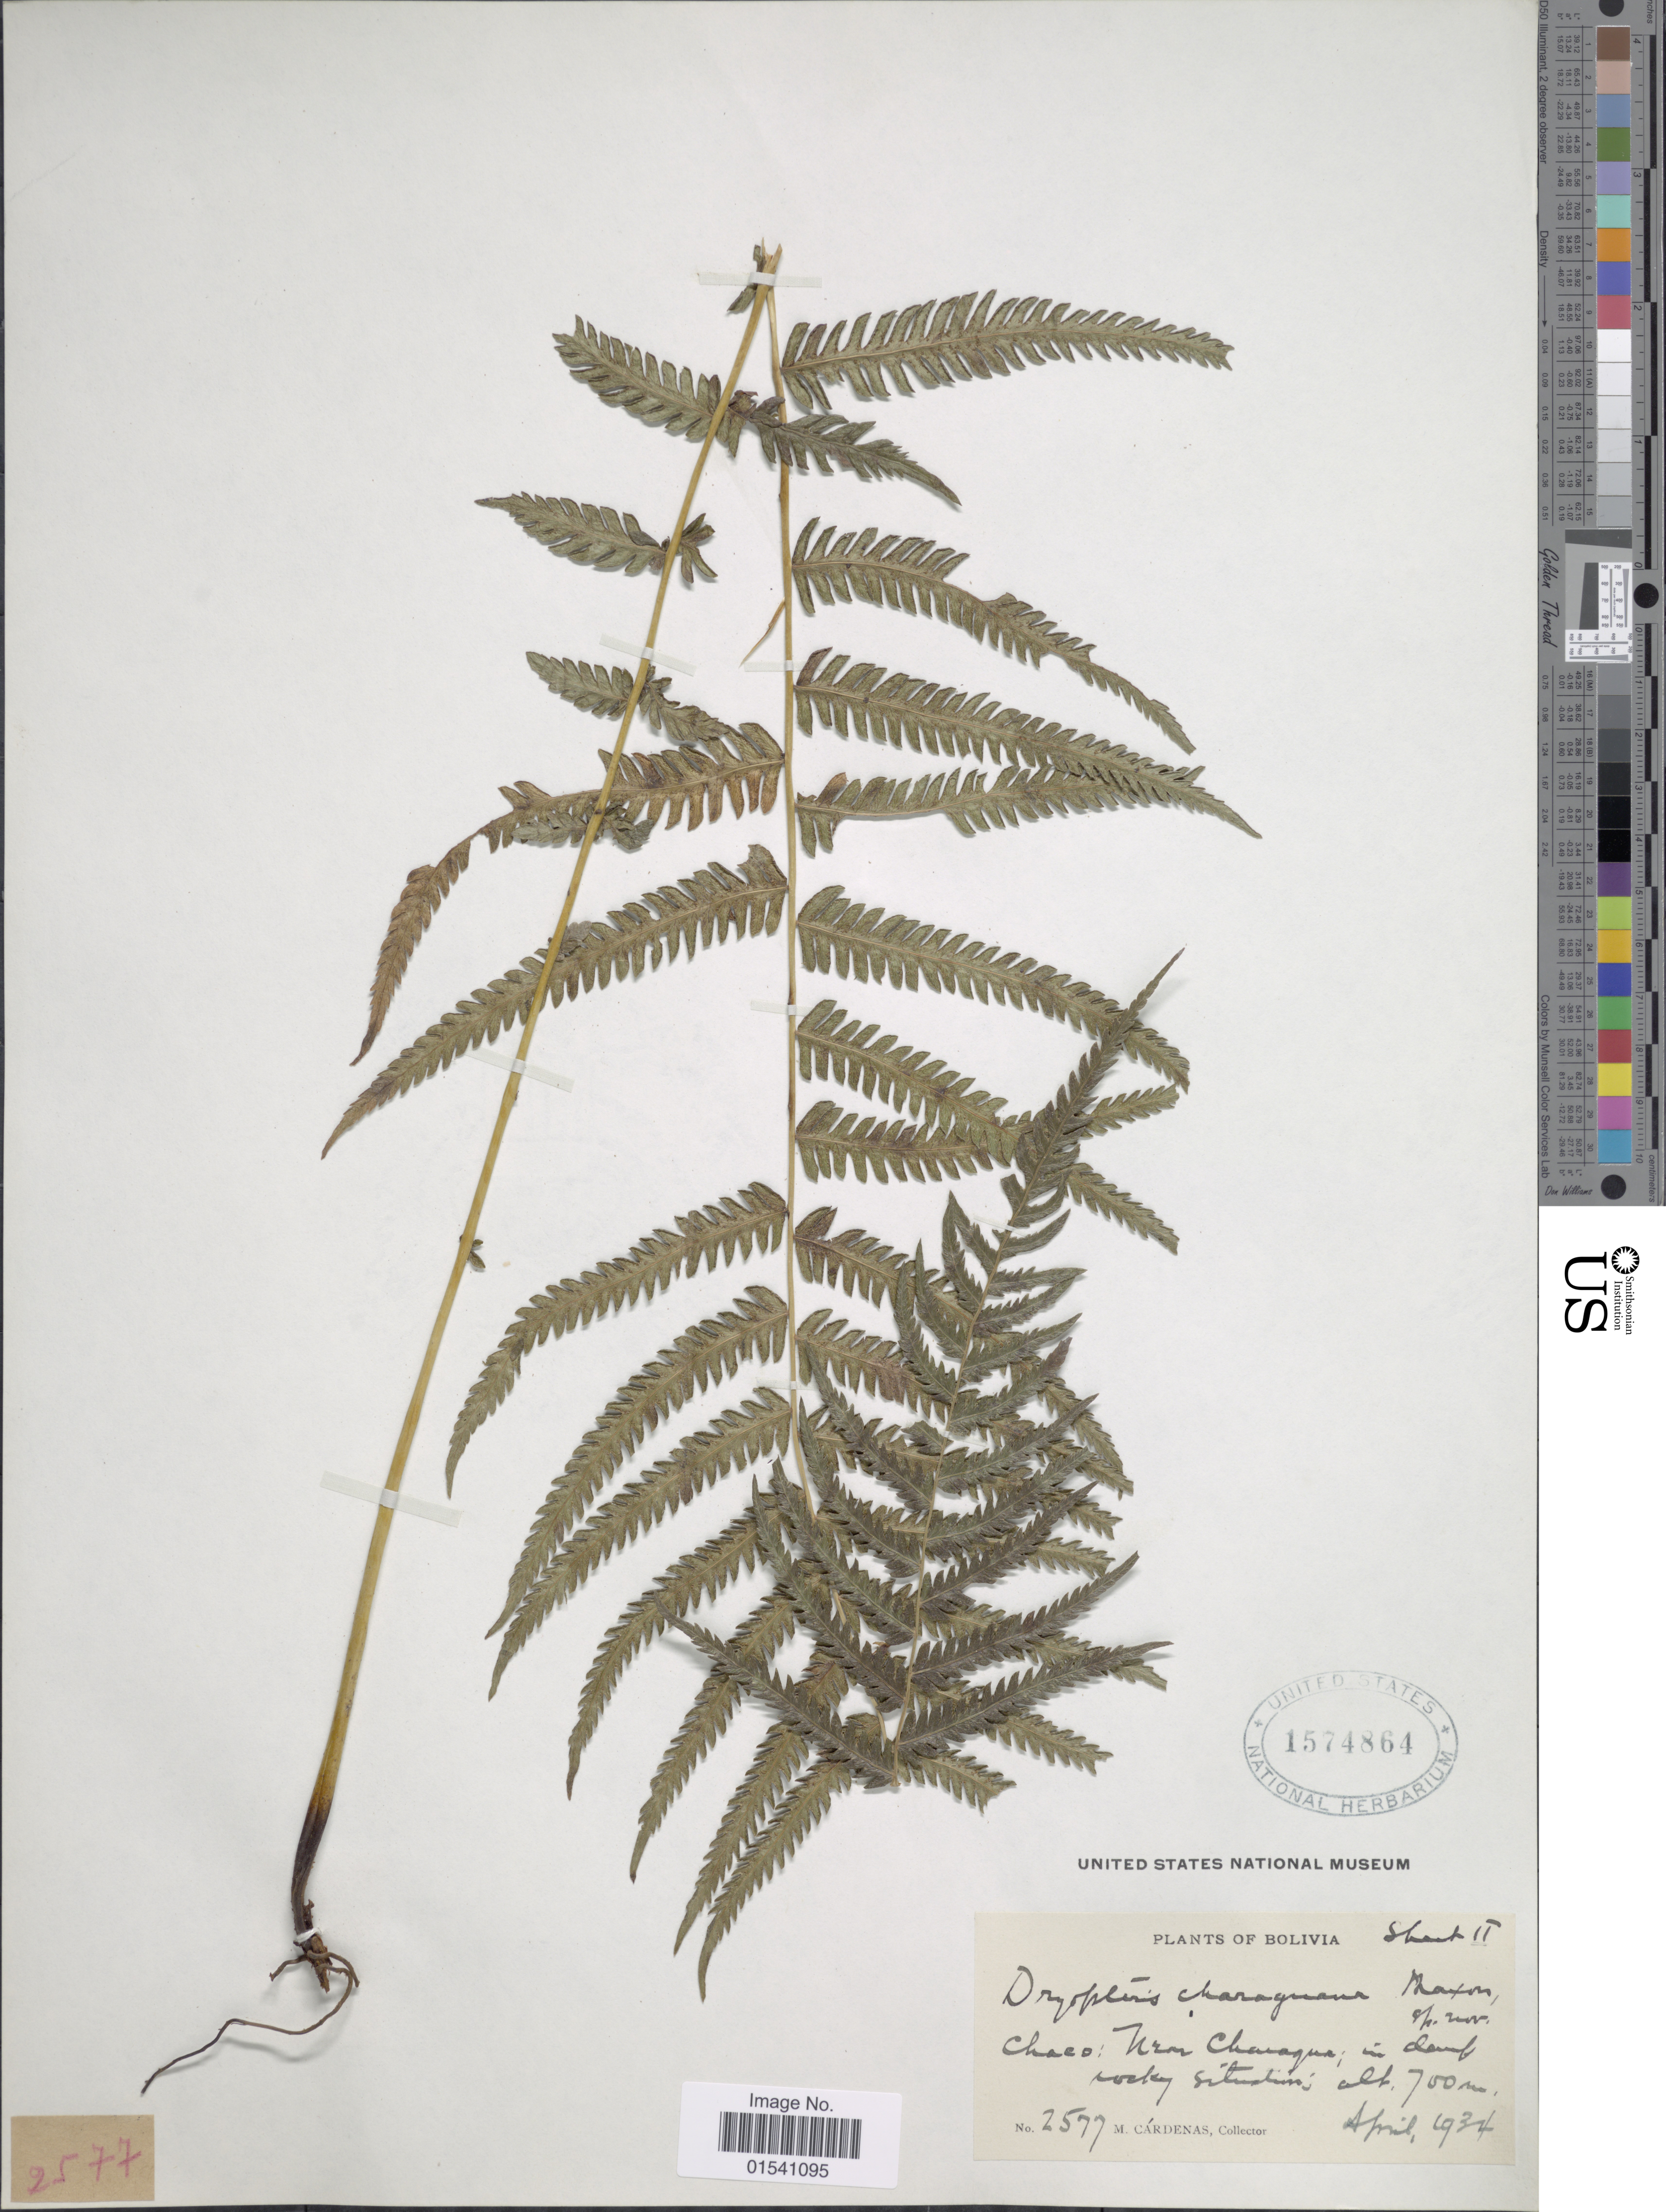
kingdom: Plantae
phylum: Tracheophyta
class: Polypodiopsida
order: Polypodiales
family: Thelypteridaceae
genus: Amauropelta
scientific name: Amauropelta sp.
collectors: M. Cárdenas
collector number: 2577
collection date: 1934-04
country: Bolivia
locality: Chaco: Near Charagua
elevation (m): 700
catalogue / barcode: US 1574864